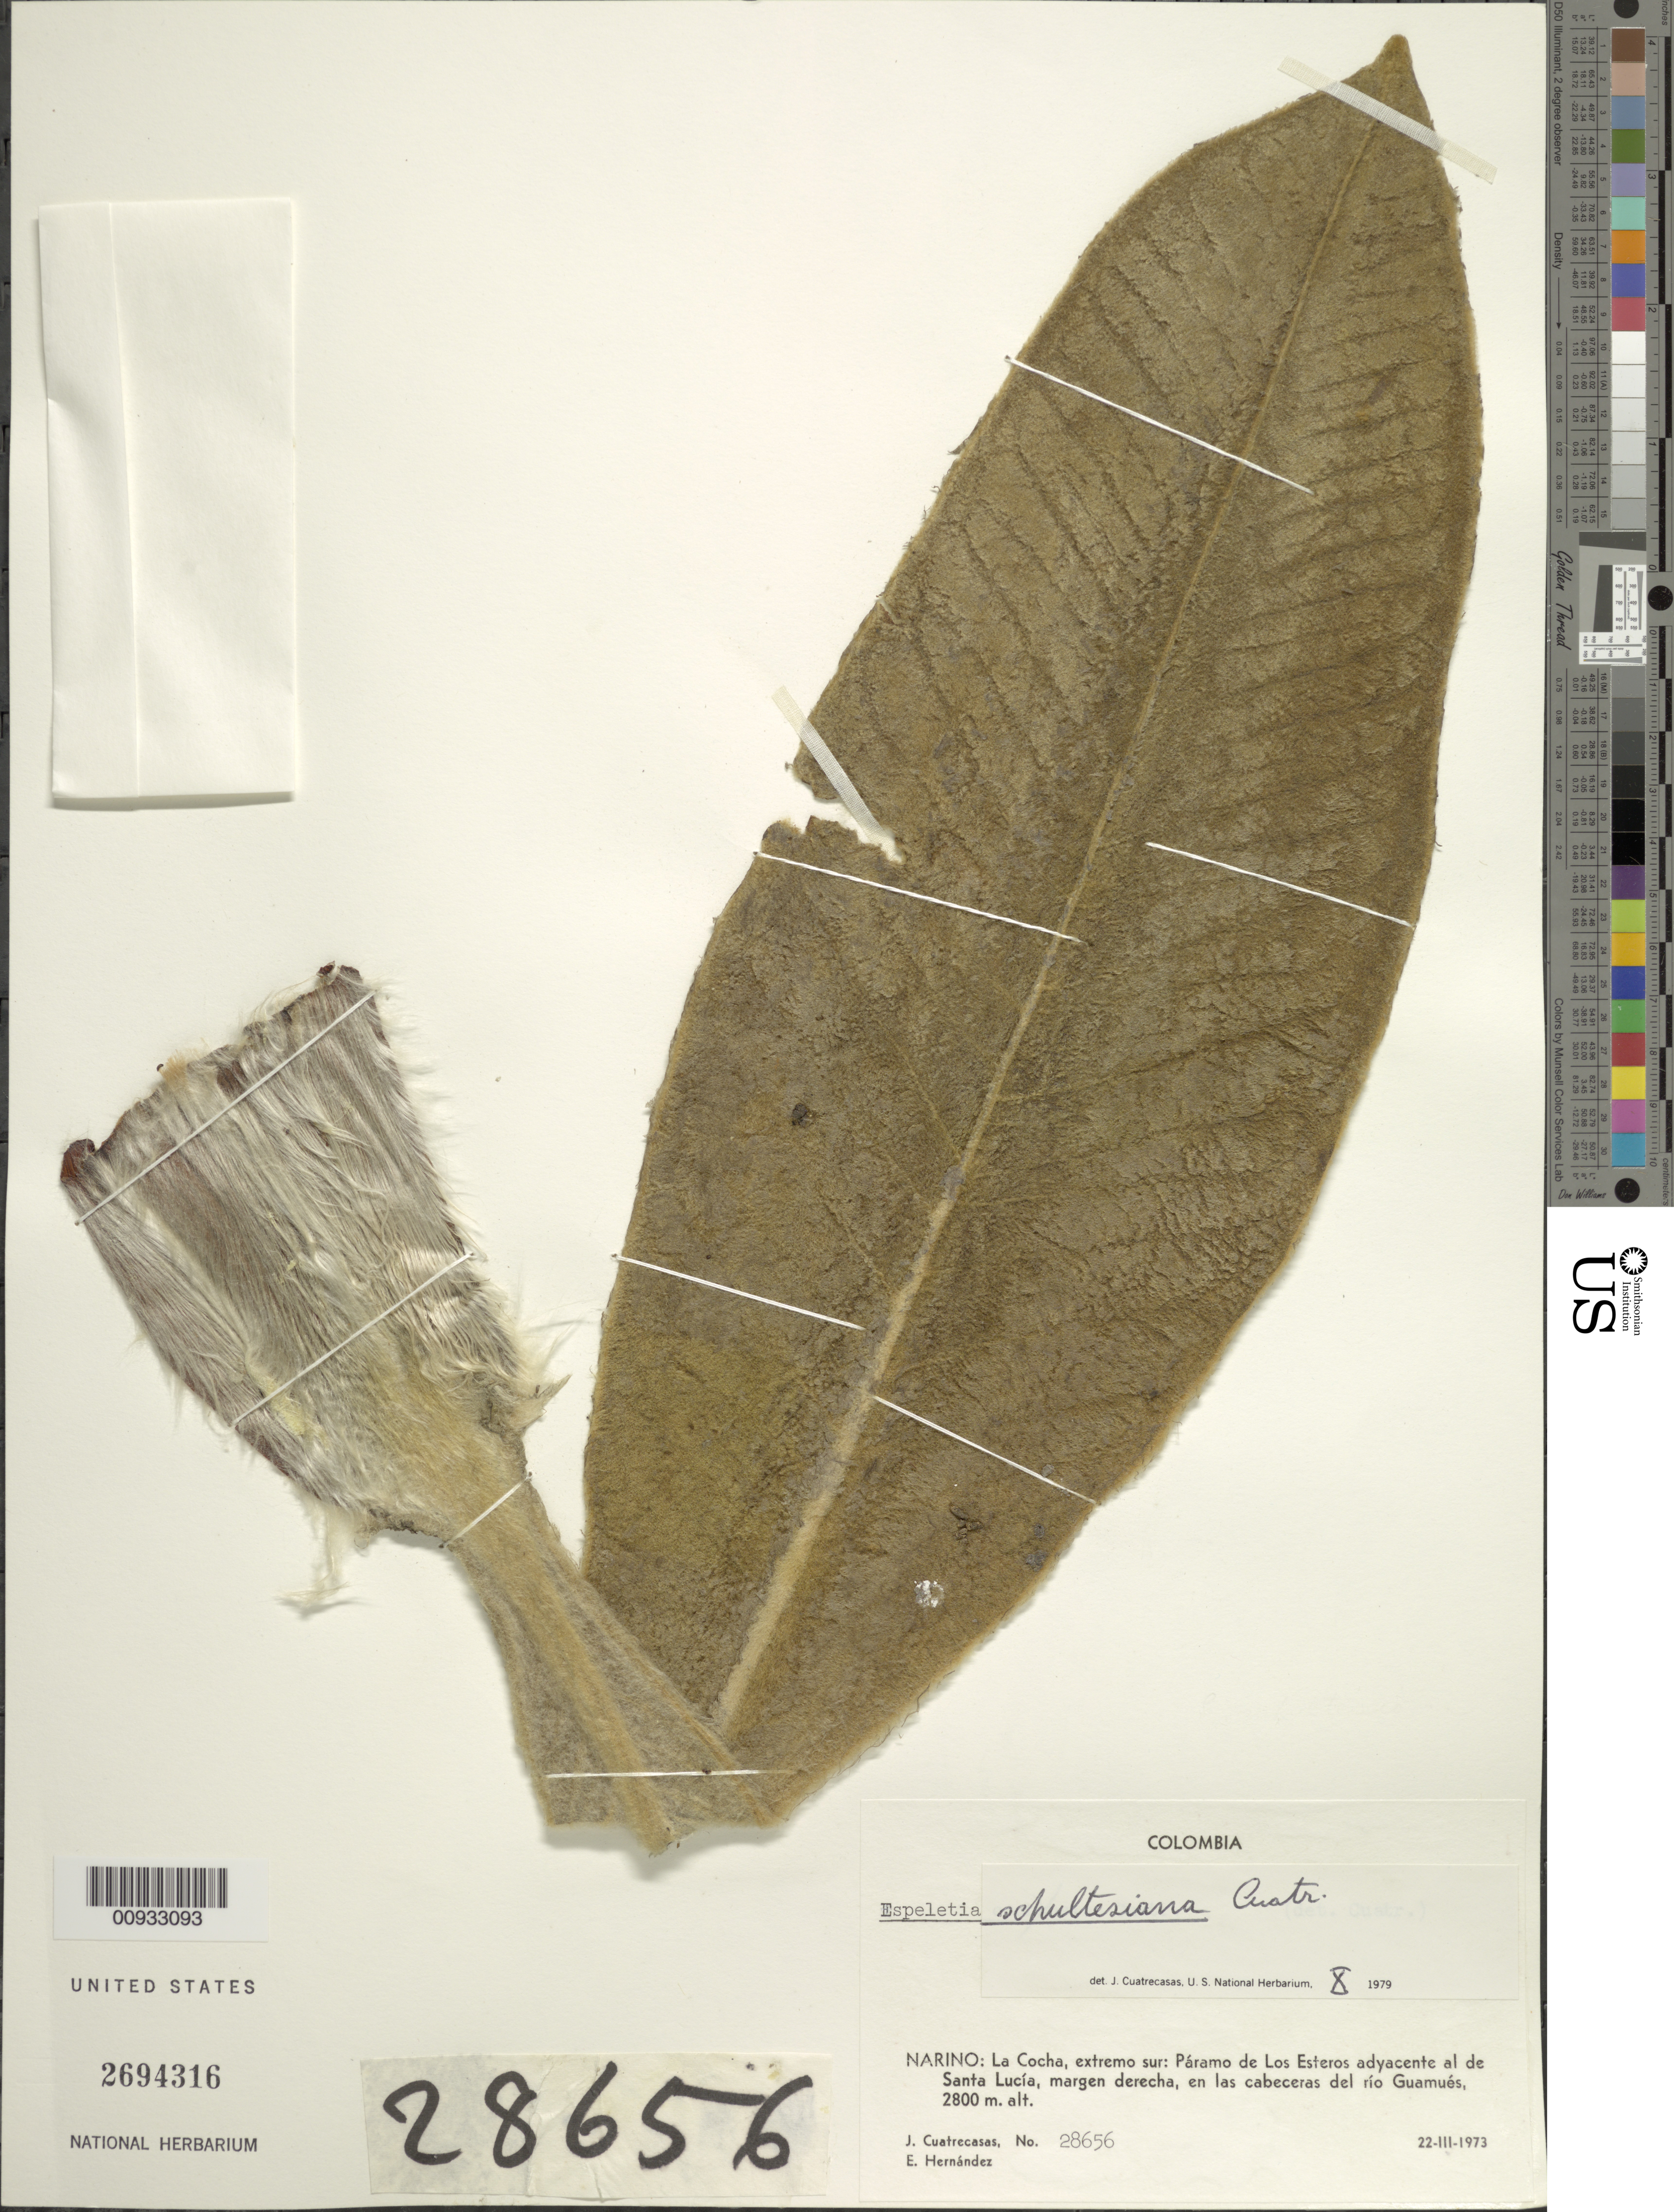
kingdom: Plantae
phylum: Tracheophyta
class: Magnoliopsida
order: Asterales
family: Asteraceae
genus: Espeletia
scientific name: Espeletia schultesiana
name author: Cuatrec.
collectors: J. Cuatrecasas & E. Hernández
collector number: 28656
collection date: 1973-03-22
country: Colombia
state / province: Nariño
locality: La Cocha, extremo sur, Paramo de Los Esteros adyacente al de Santa Lucia, margen derecha, en las cabeceras del rio Guamues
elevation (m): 2800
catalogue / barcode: US 2694316